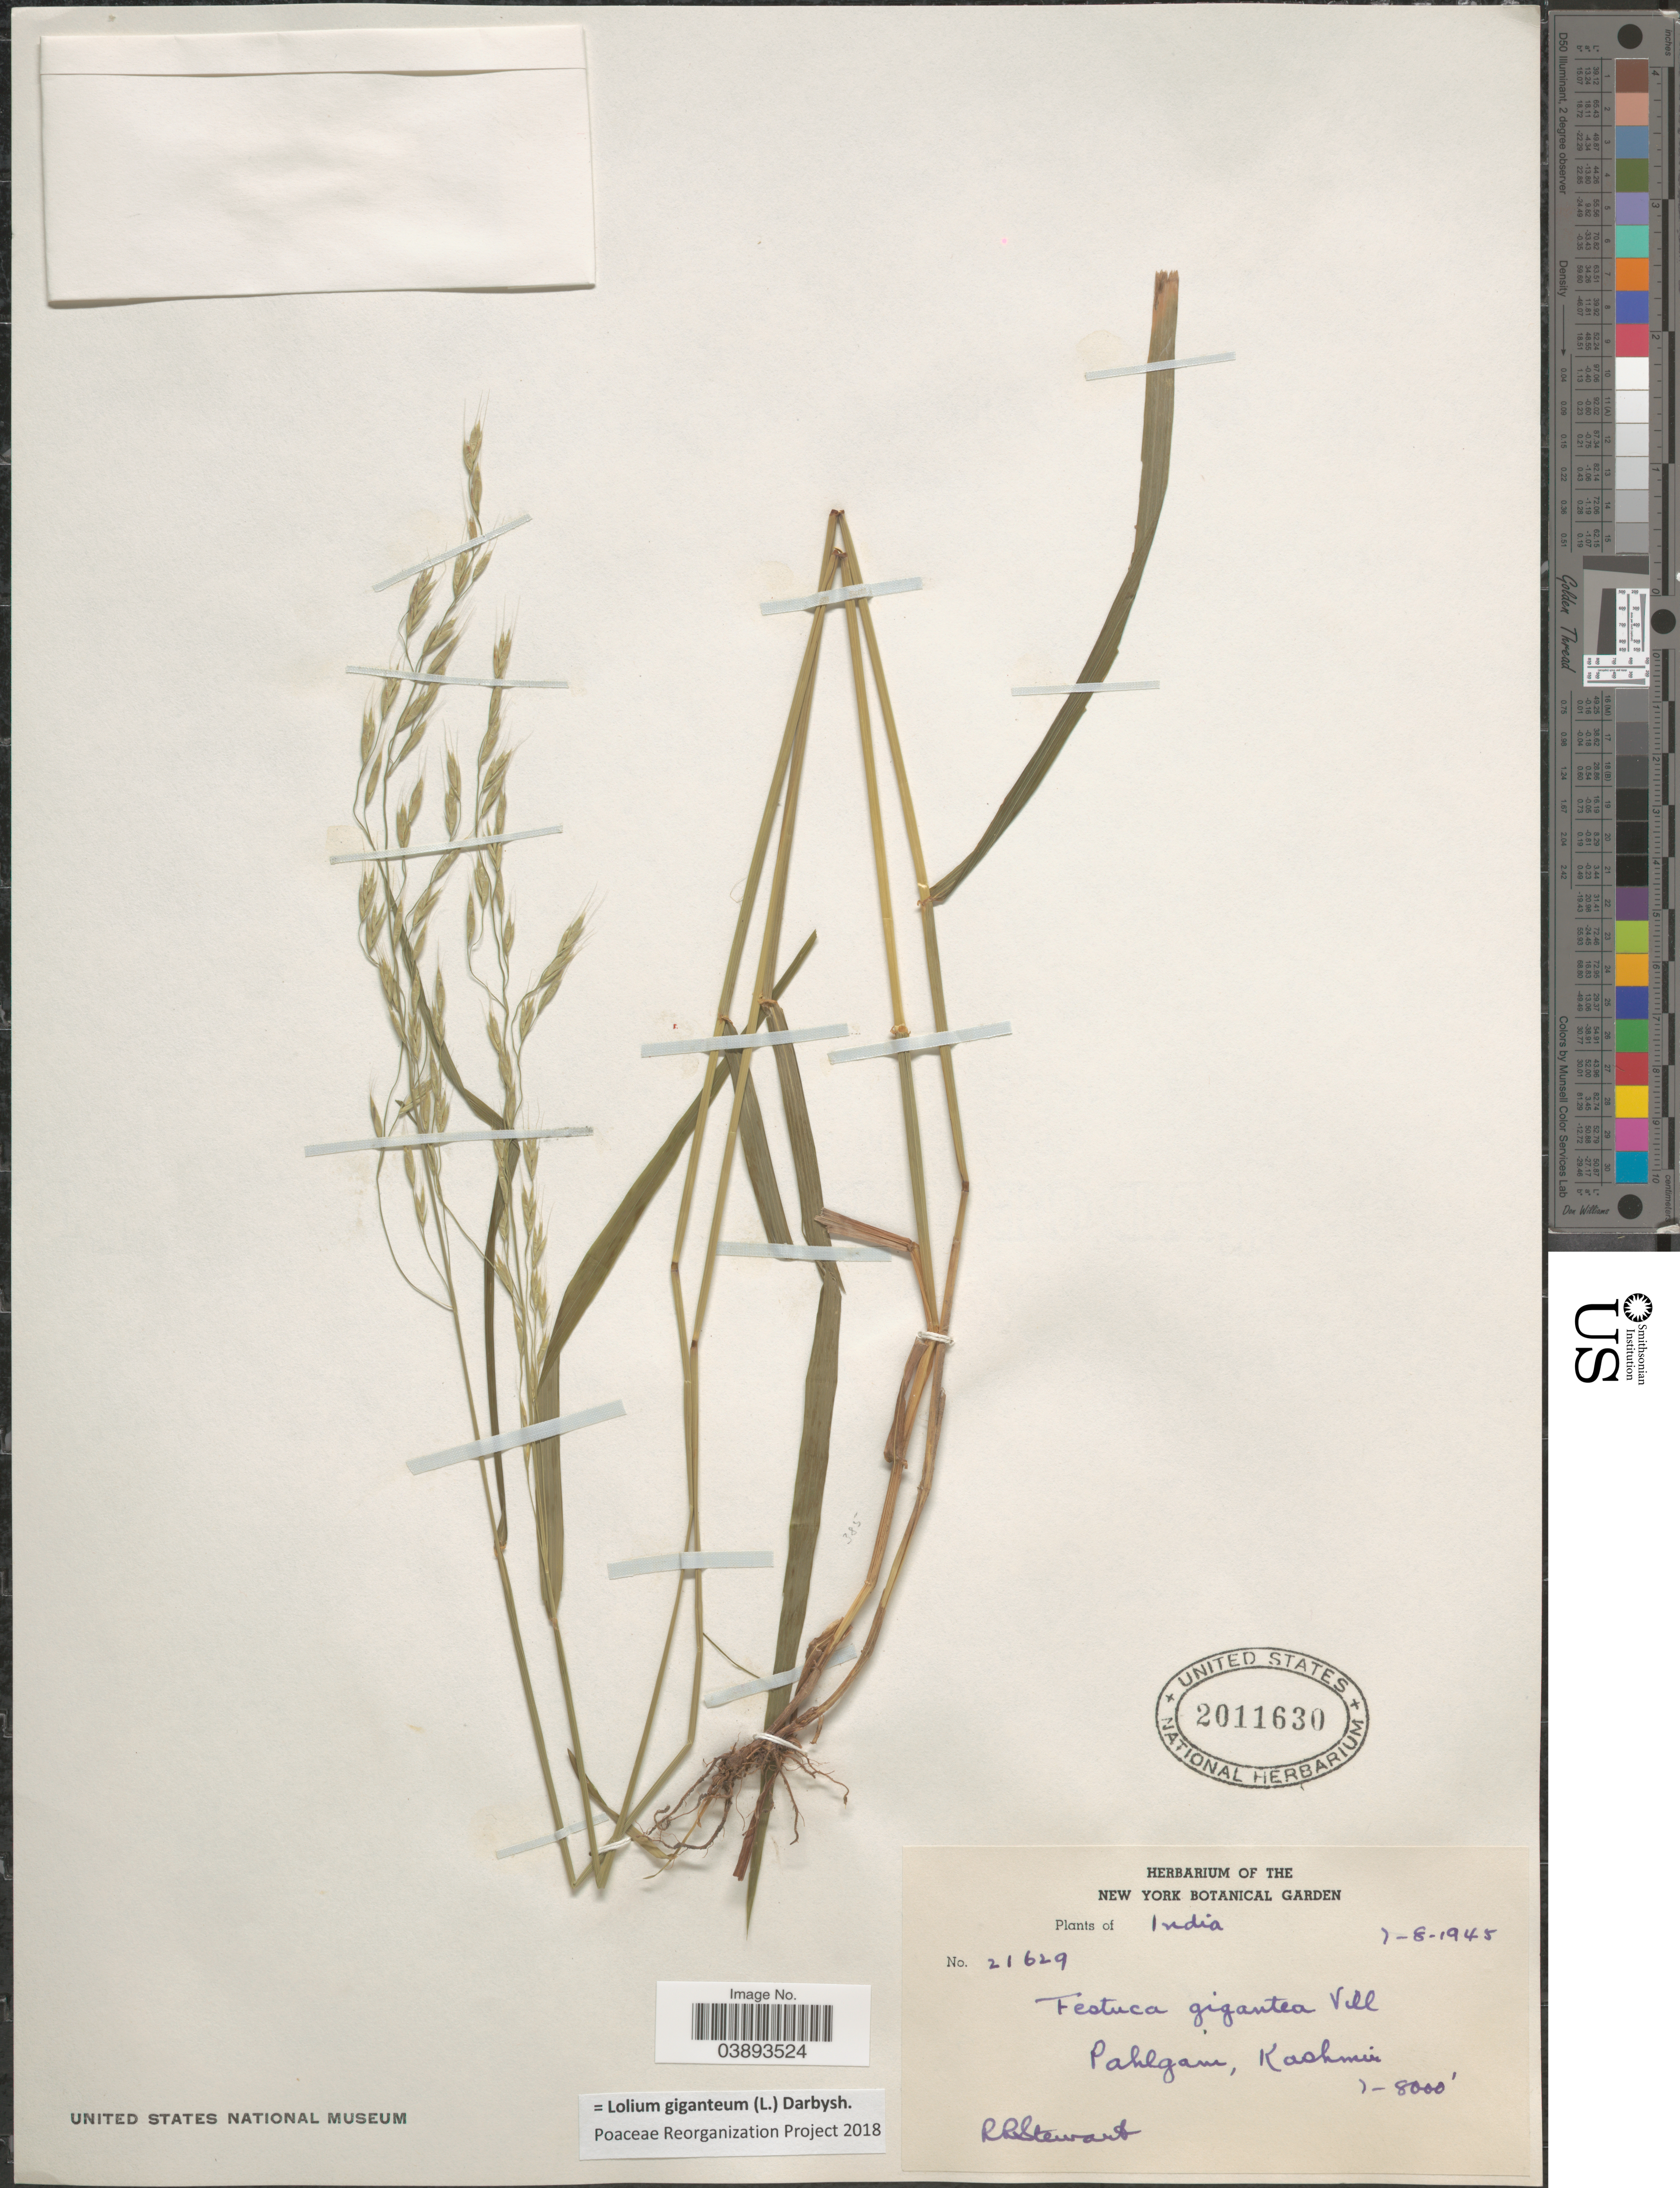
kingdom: Plantae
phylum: Tracheophyta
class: Liliopsida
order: Poales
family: Poaceae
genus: Lolium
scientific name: Lolium giganteum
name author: (L.) Darbysh.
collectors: R. Stewart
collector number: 21629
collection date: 1945-08-07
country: India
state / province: Jammu and Kashmir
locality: Pahlgam, Kashmir.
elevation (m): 2134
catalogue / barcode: US 2011630